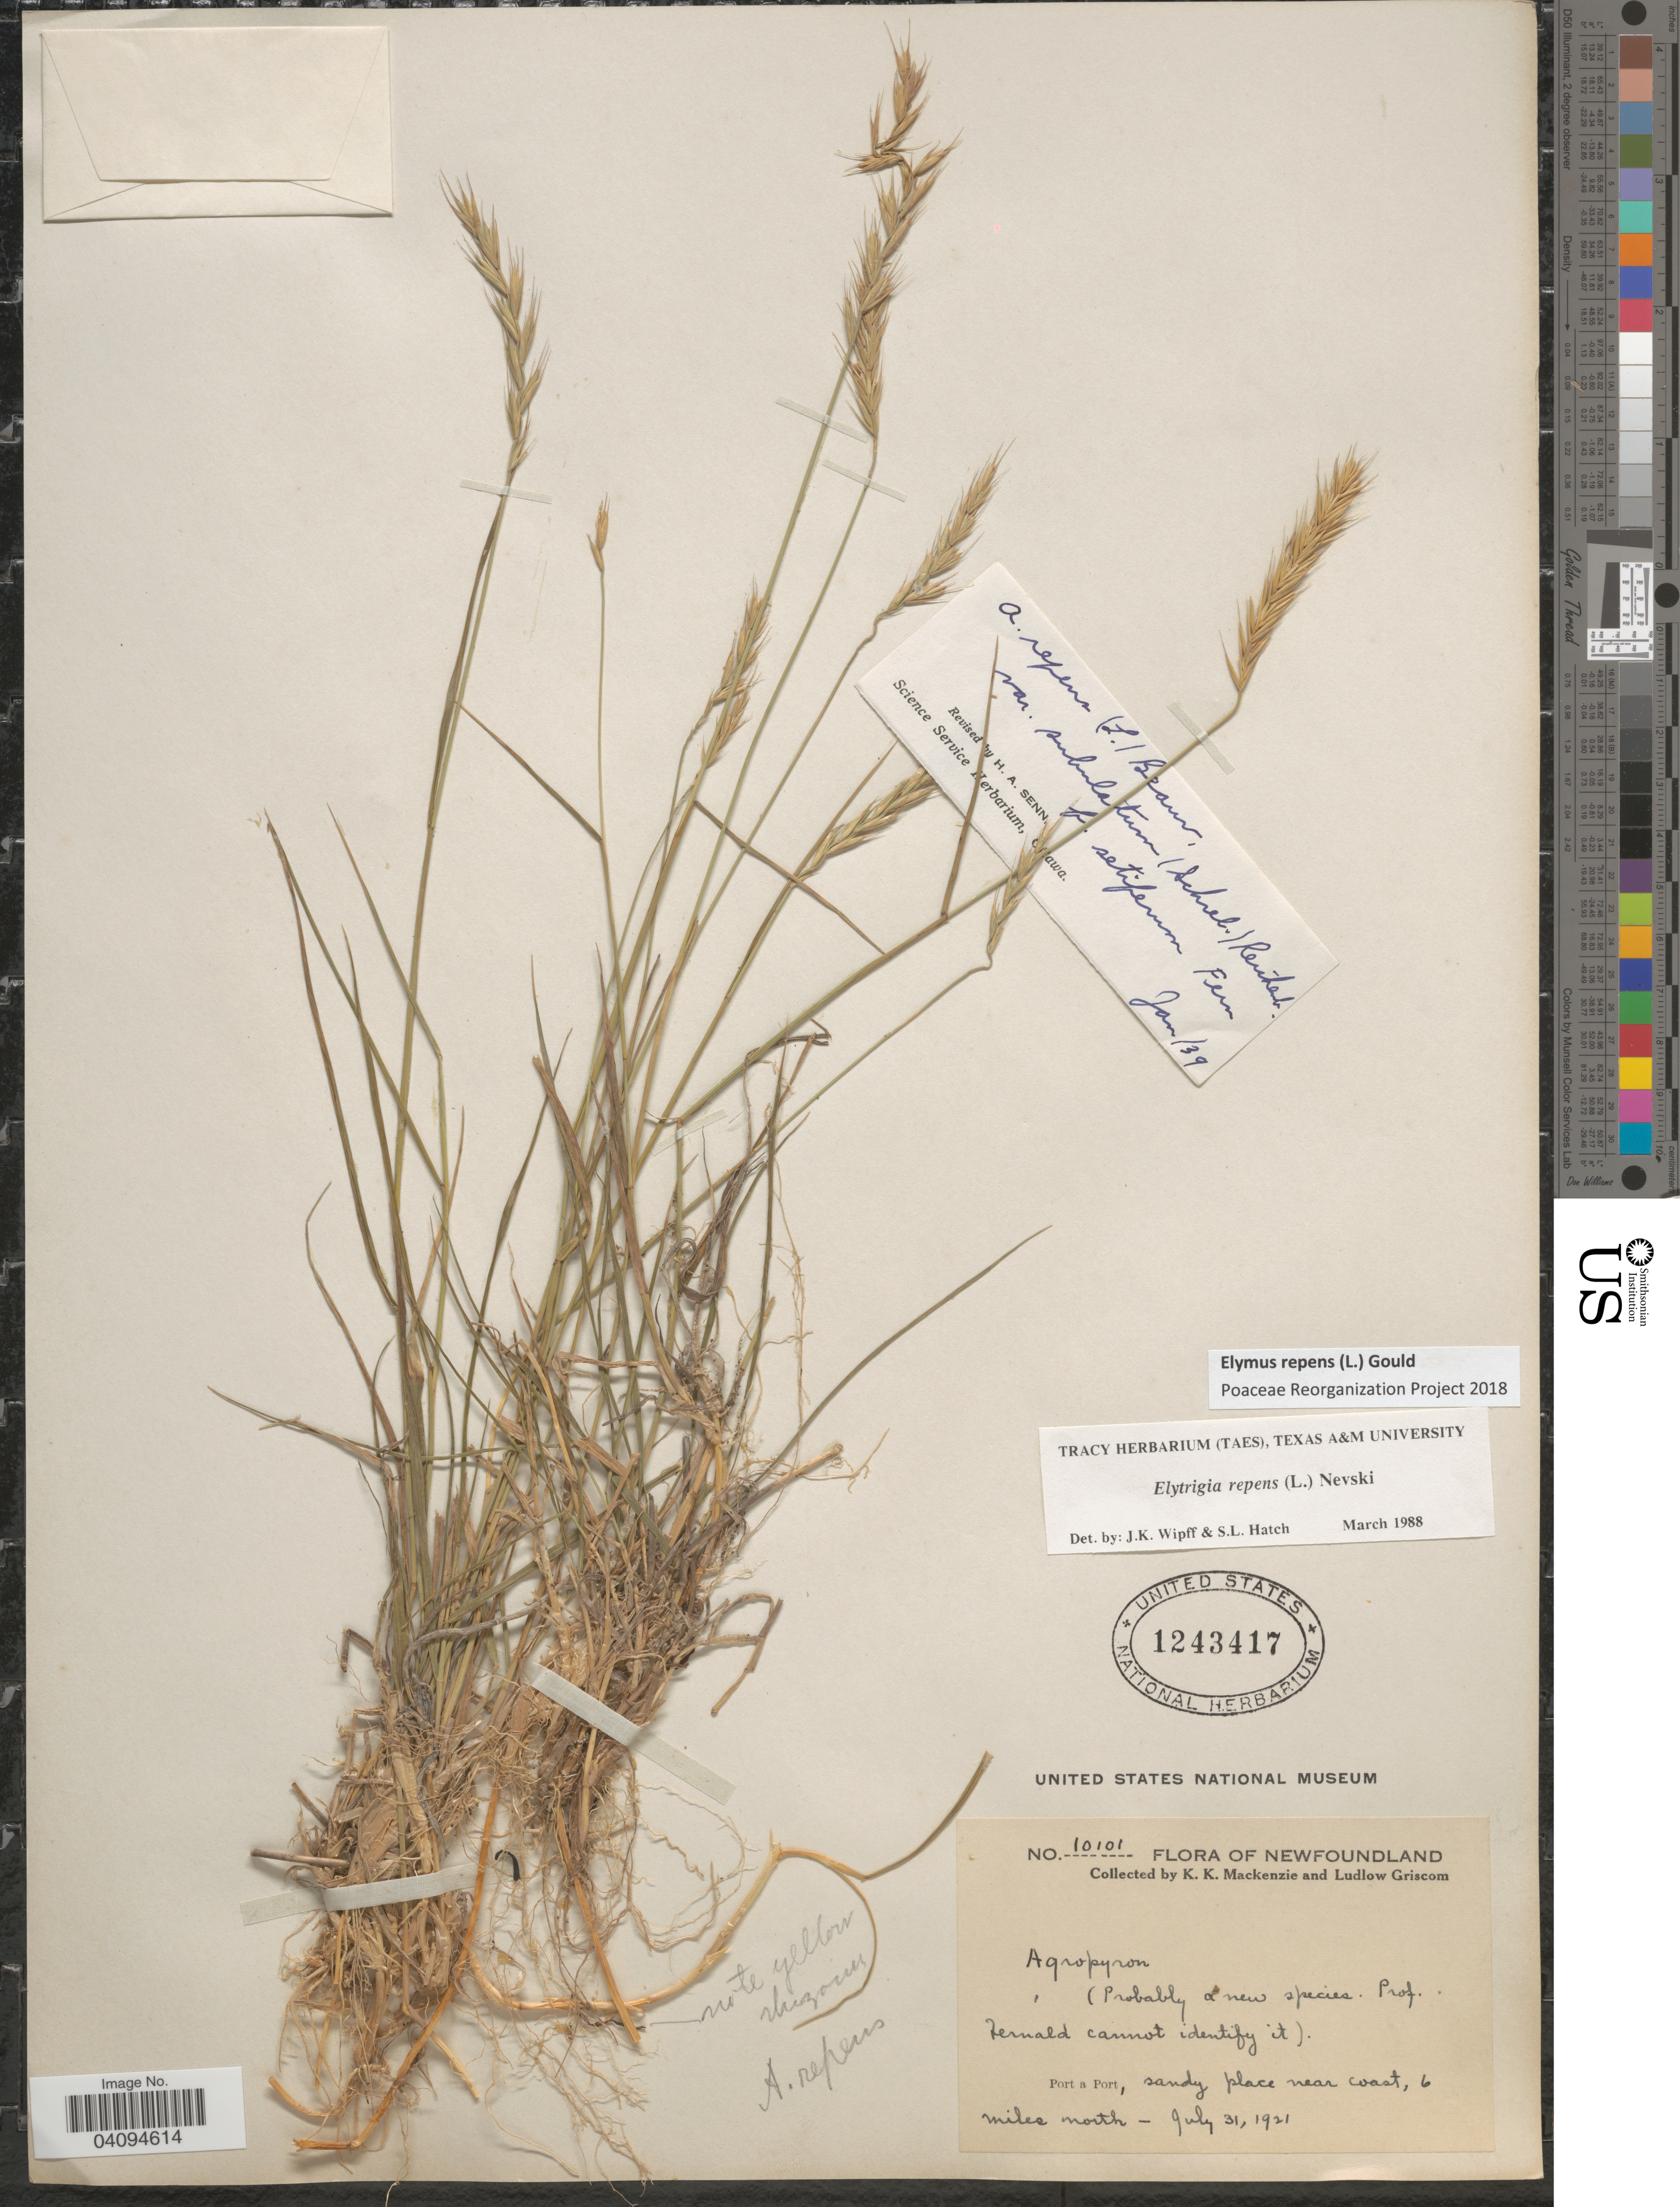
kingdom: Plantae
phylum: Tracheophyta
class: Liliopsida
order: Poales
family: Poaceae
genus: Elymus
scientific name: Elymus repens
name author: (L.) Gould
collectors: K. K. Mackenzie & L. Griscom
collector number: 10101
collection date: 1921-07-31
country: Canada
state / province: Newfoundland and Labrador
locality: Port a Port, sandy place near coast, 6 miles north.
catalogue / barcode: US 1243417